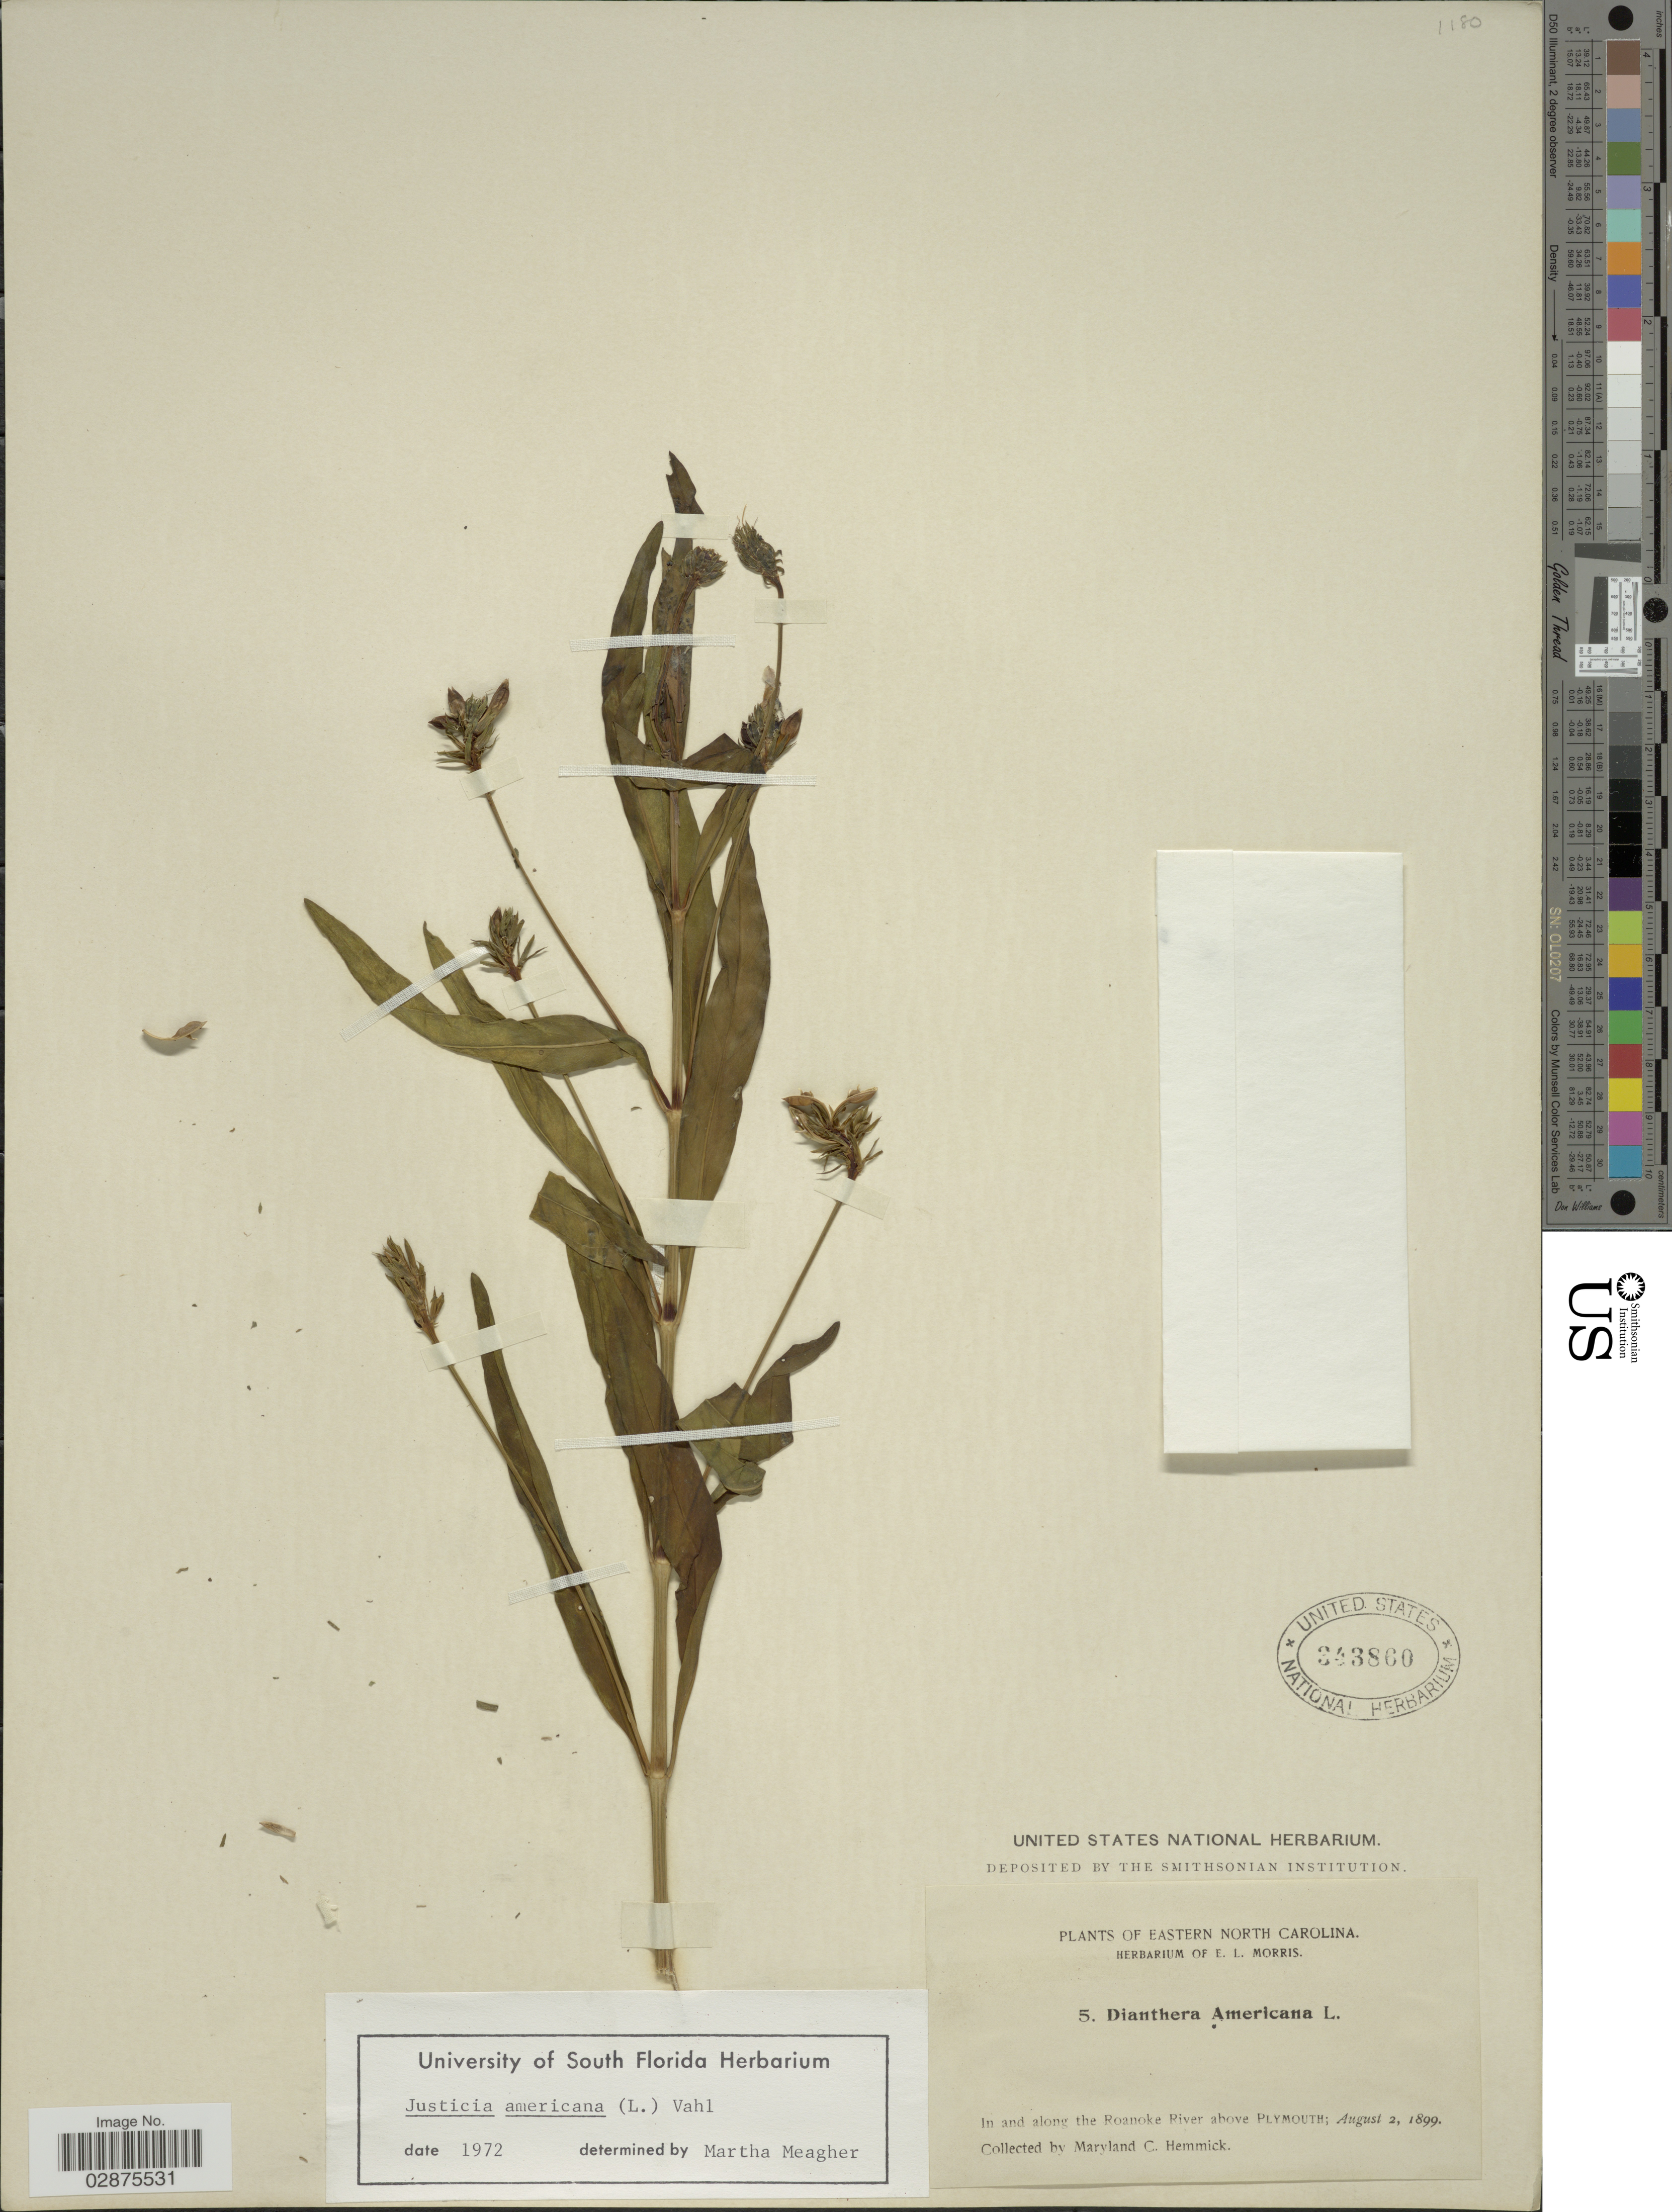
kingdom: Plantae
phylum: Tracheophyta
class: Magnoliopsida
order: Lamiales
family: Acanthaceae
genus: Justicia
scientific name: Justicia americana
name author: (L.) Vahl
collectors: M. Hemmick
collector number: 5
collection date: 1899-08-02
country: United States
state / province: North Carolina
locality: Eastern North Carolina. In and along the Roanoke River above Plymouth.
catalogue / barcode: US 343860